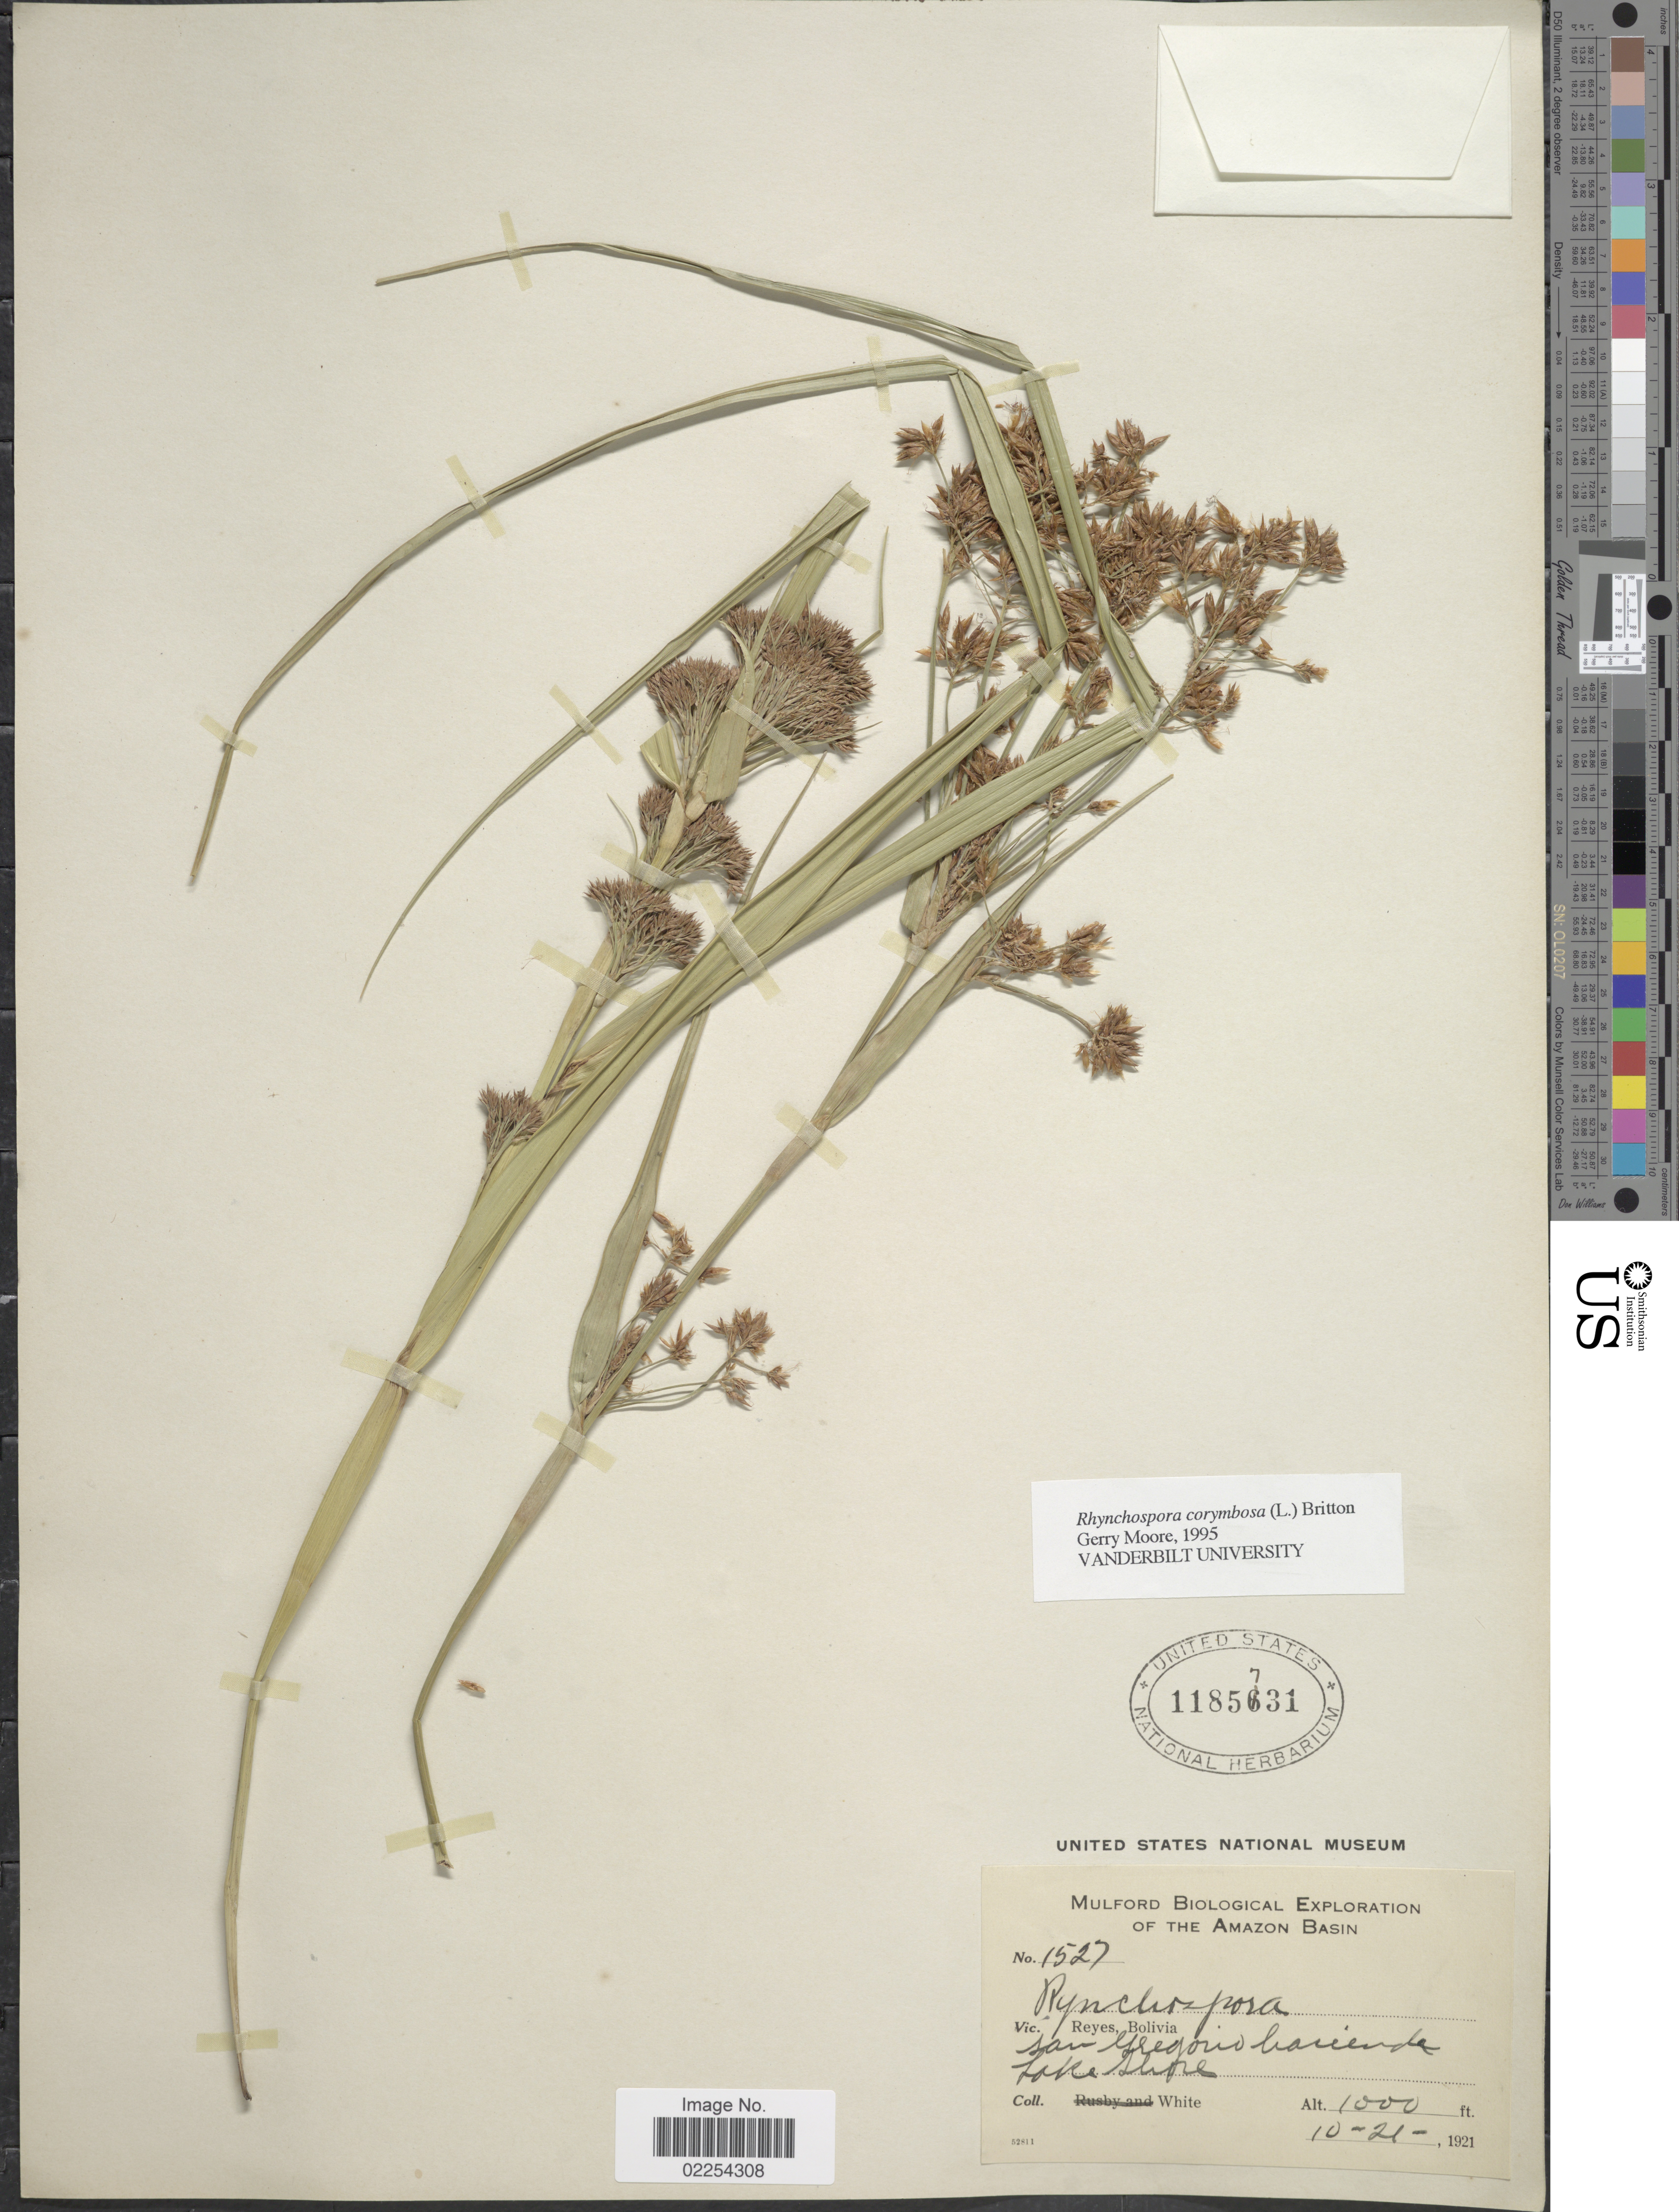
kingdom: Plantae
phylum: Tracheophyta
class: Liliopsida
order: Poales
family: Cyperaceae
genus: Rhynchospora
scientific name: Rhynchospora corymbosa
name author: (L.) Britton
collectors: O. E. White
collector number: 1527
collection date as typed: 10-21-1921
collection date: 1921-10-21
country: Bolivia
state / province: Beni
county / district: José Ballivián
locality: San Gregorio Hacienda. Reyes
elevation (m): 305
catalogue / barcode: US 1185731